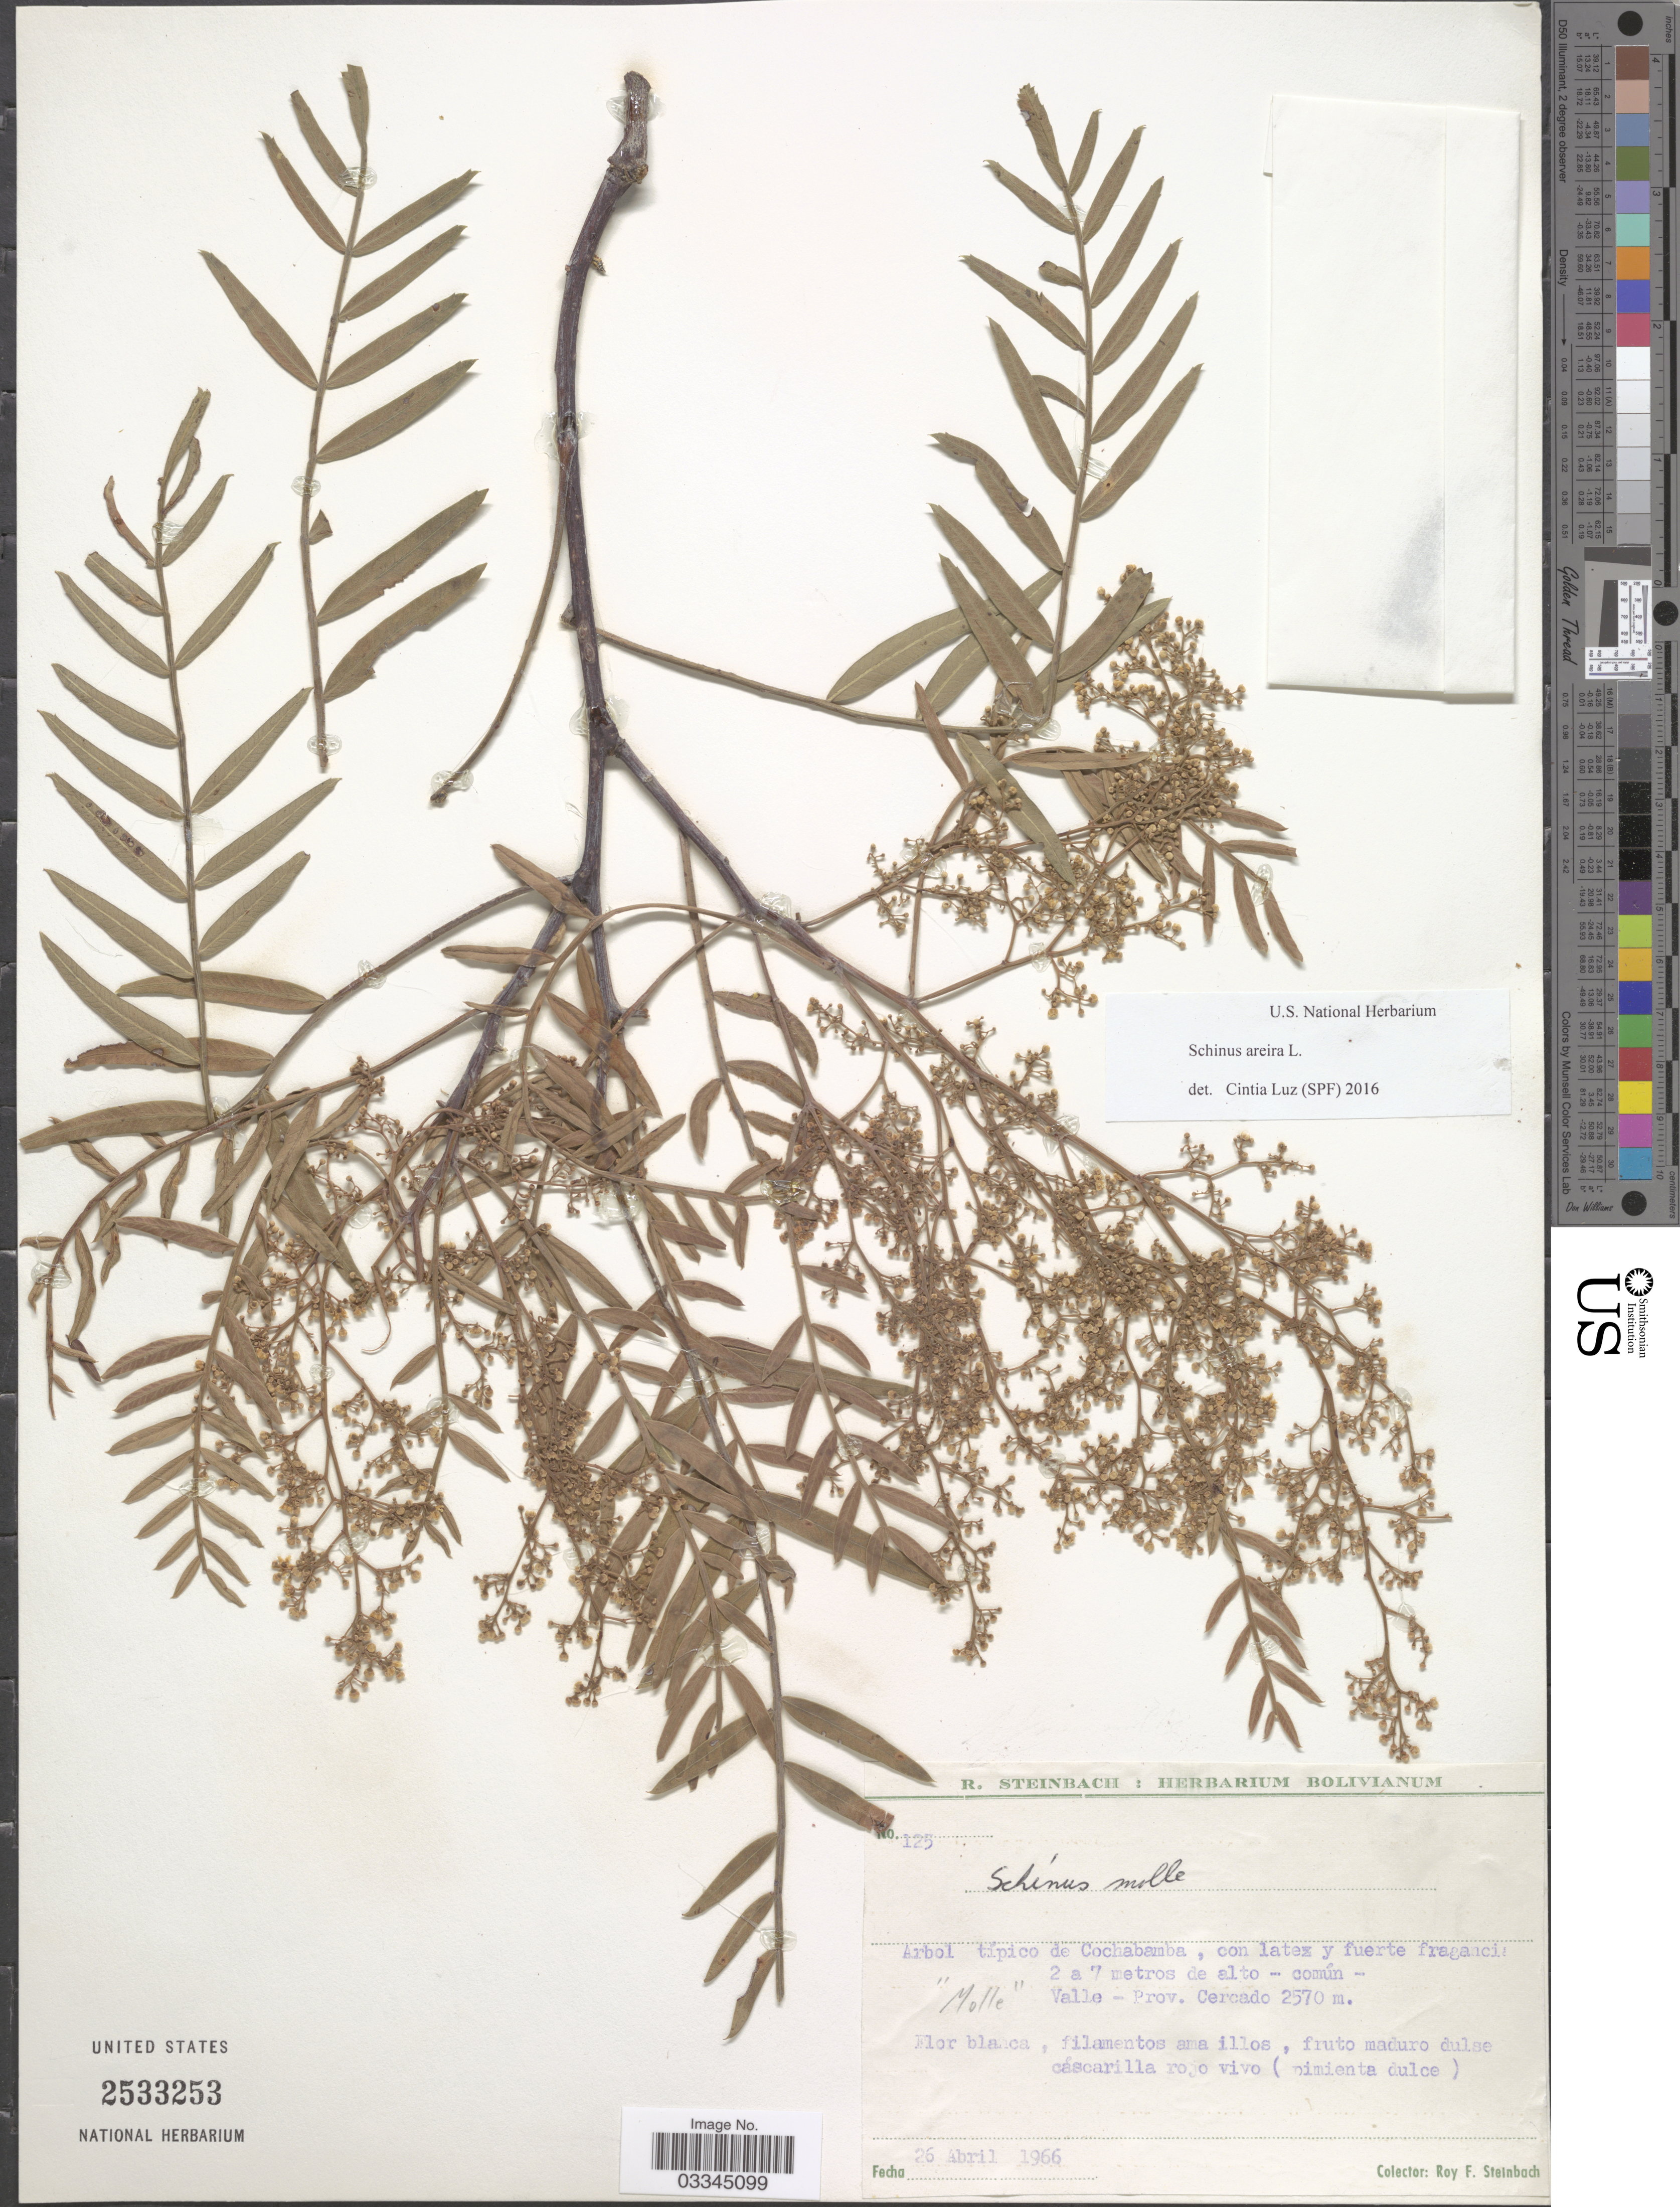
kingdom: Plantae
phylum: Tracheophyta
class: Magnoliopsida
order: Sapindales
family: Anacardiaceae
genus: Schinus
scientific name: Schinus areira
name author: L.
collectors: R. F. Steinbach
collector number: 125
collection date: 1966-04-26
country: Bolivia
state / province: Cochabamba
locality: Valle - Prov. Cercado.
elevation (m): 2570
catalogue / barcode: US 2533253